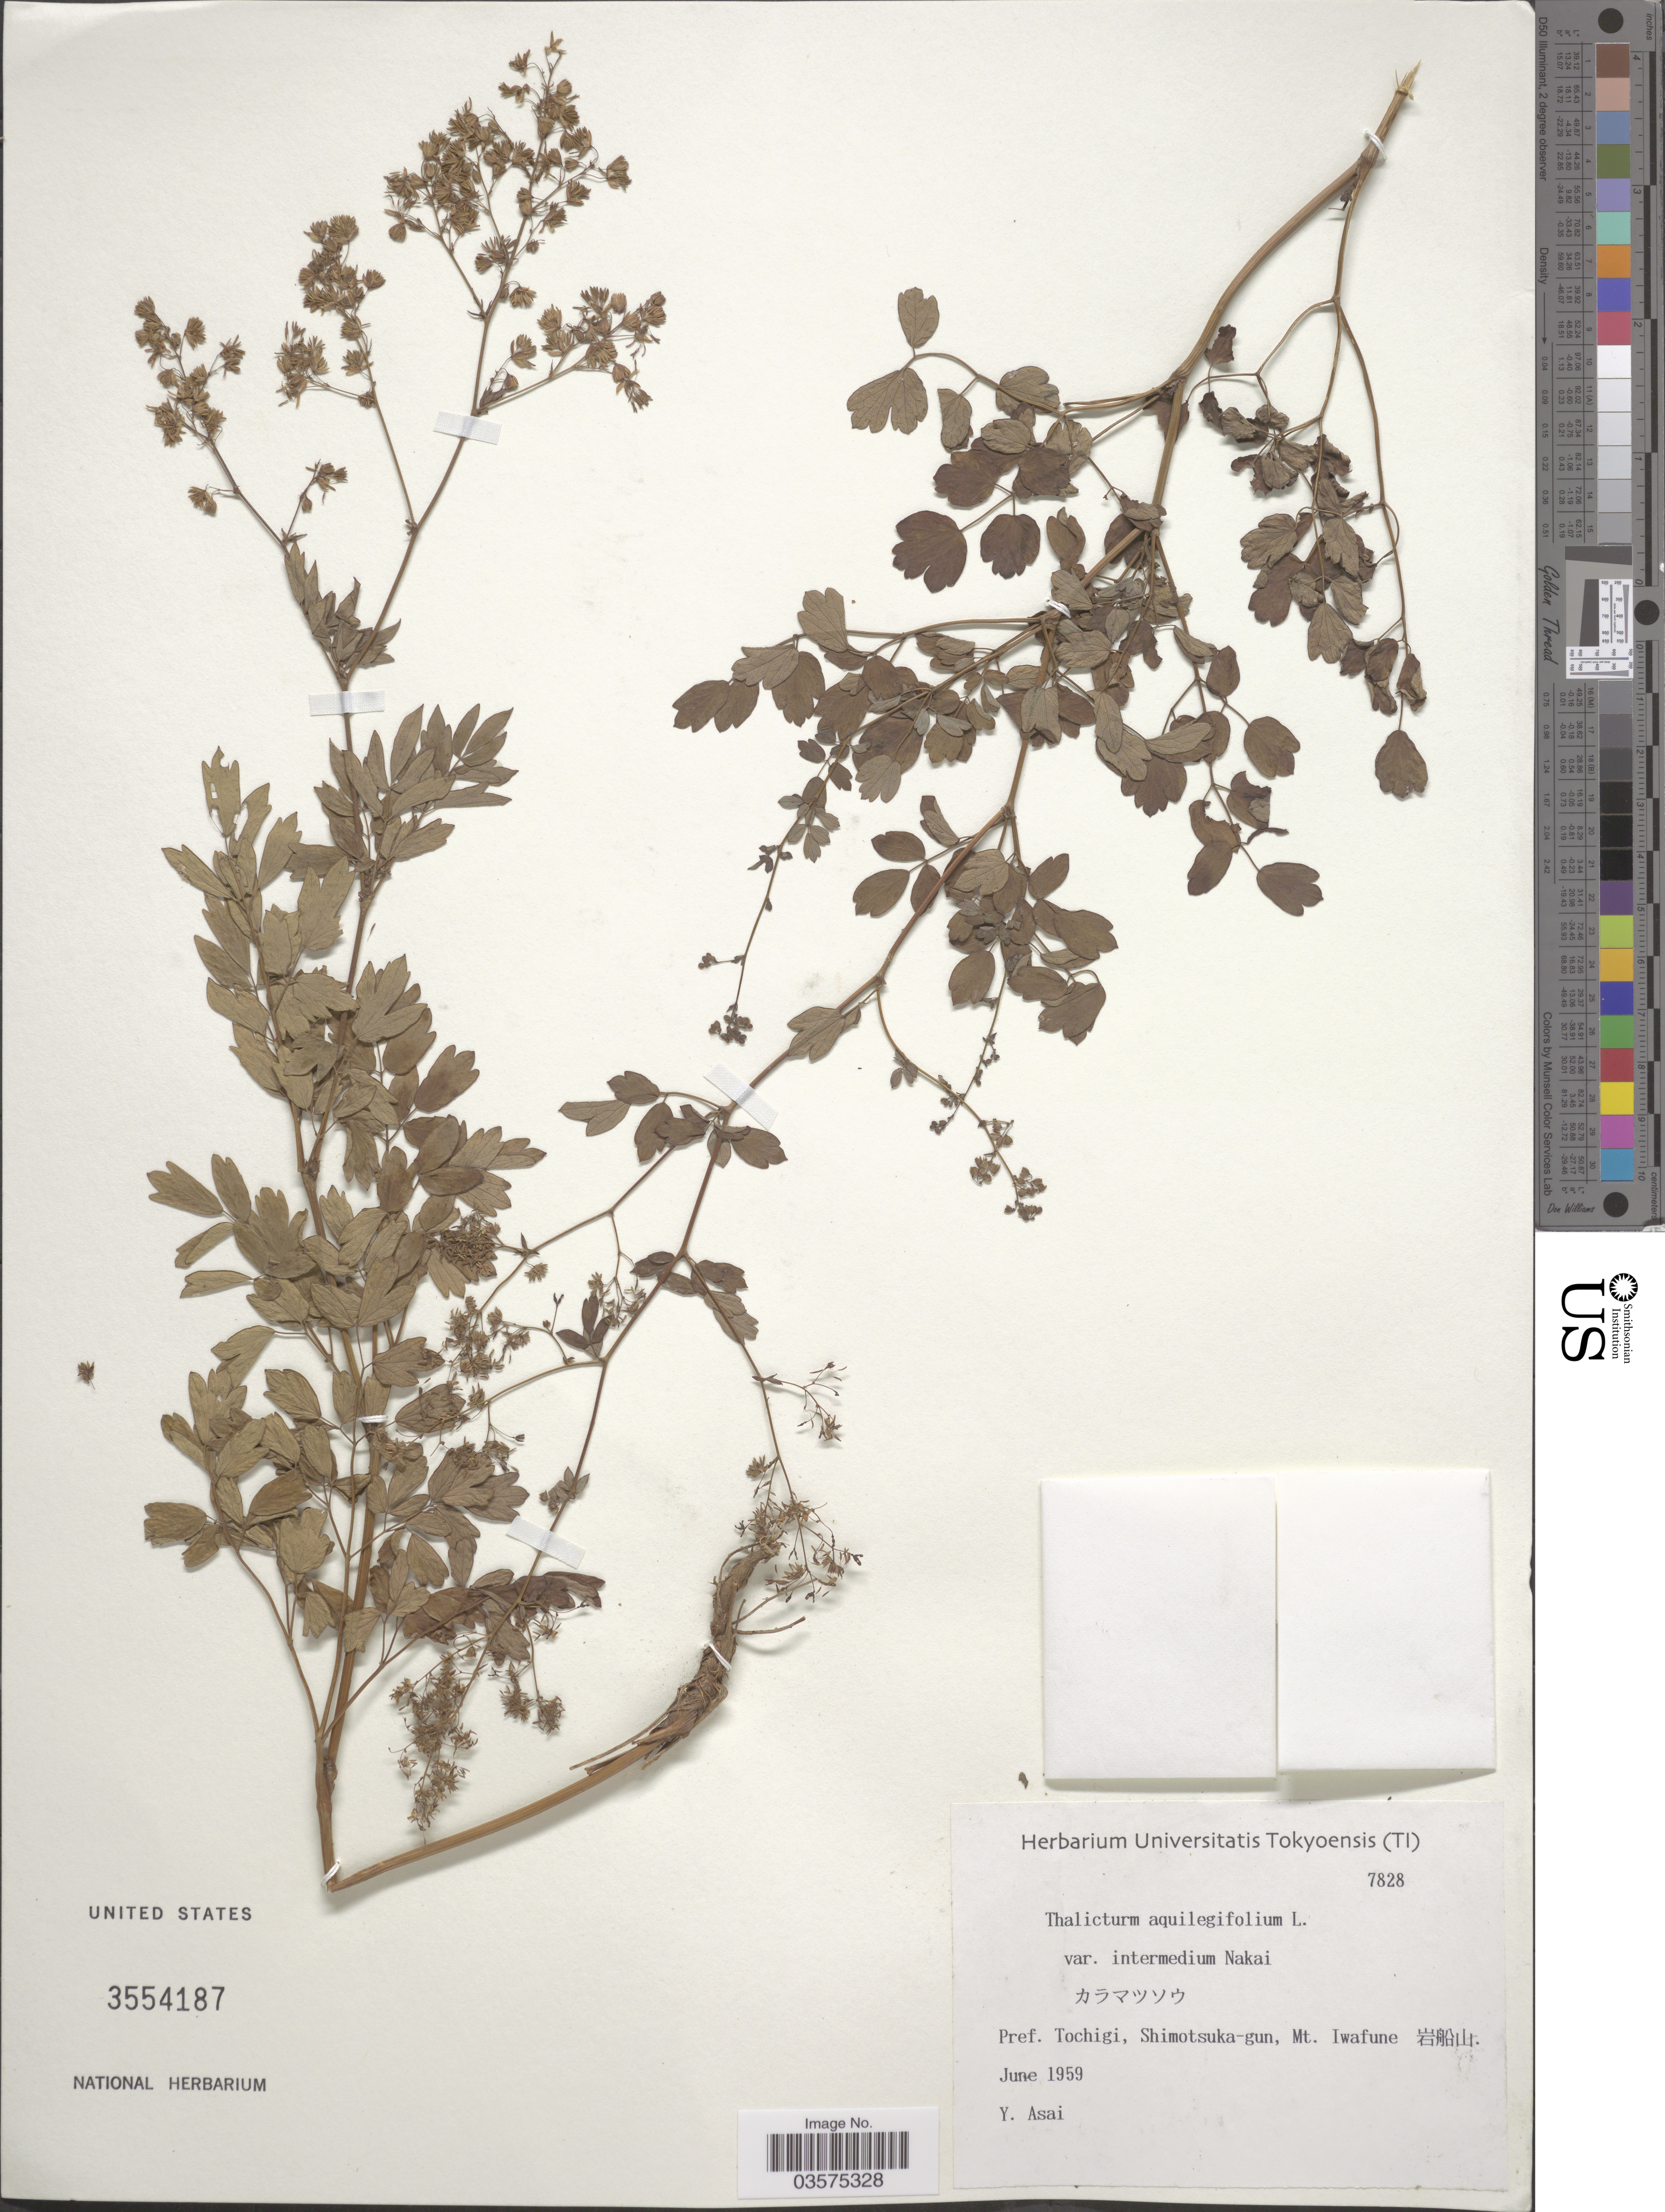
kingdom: Plantae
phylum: Tracheophyta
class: Magnoliopsida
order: Ranunculales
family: Ranunculaceae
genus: Thalictrum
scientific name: Thalictrum aquilegifolium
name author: L.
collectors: Y. Asai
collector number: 7828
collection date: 1959-06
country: Japan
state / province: Totigi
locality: Pref. Tochigi, Shimotsuka-gun, Mt. Iwafune X.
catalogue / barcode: US 3554187